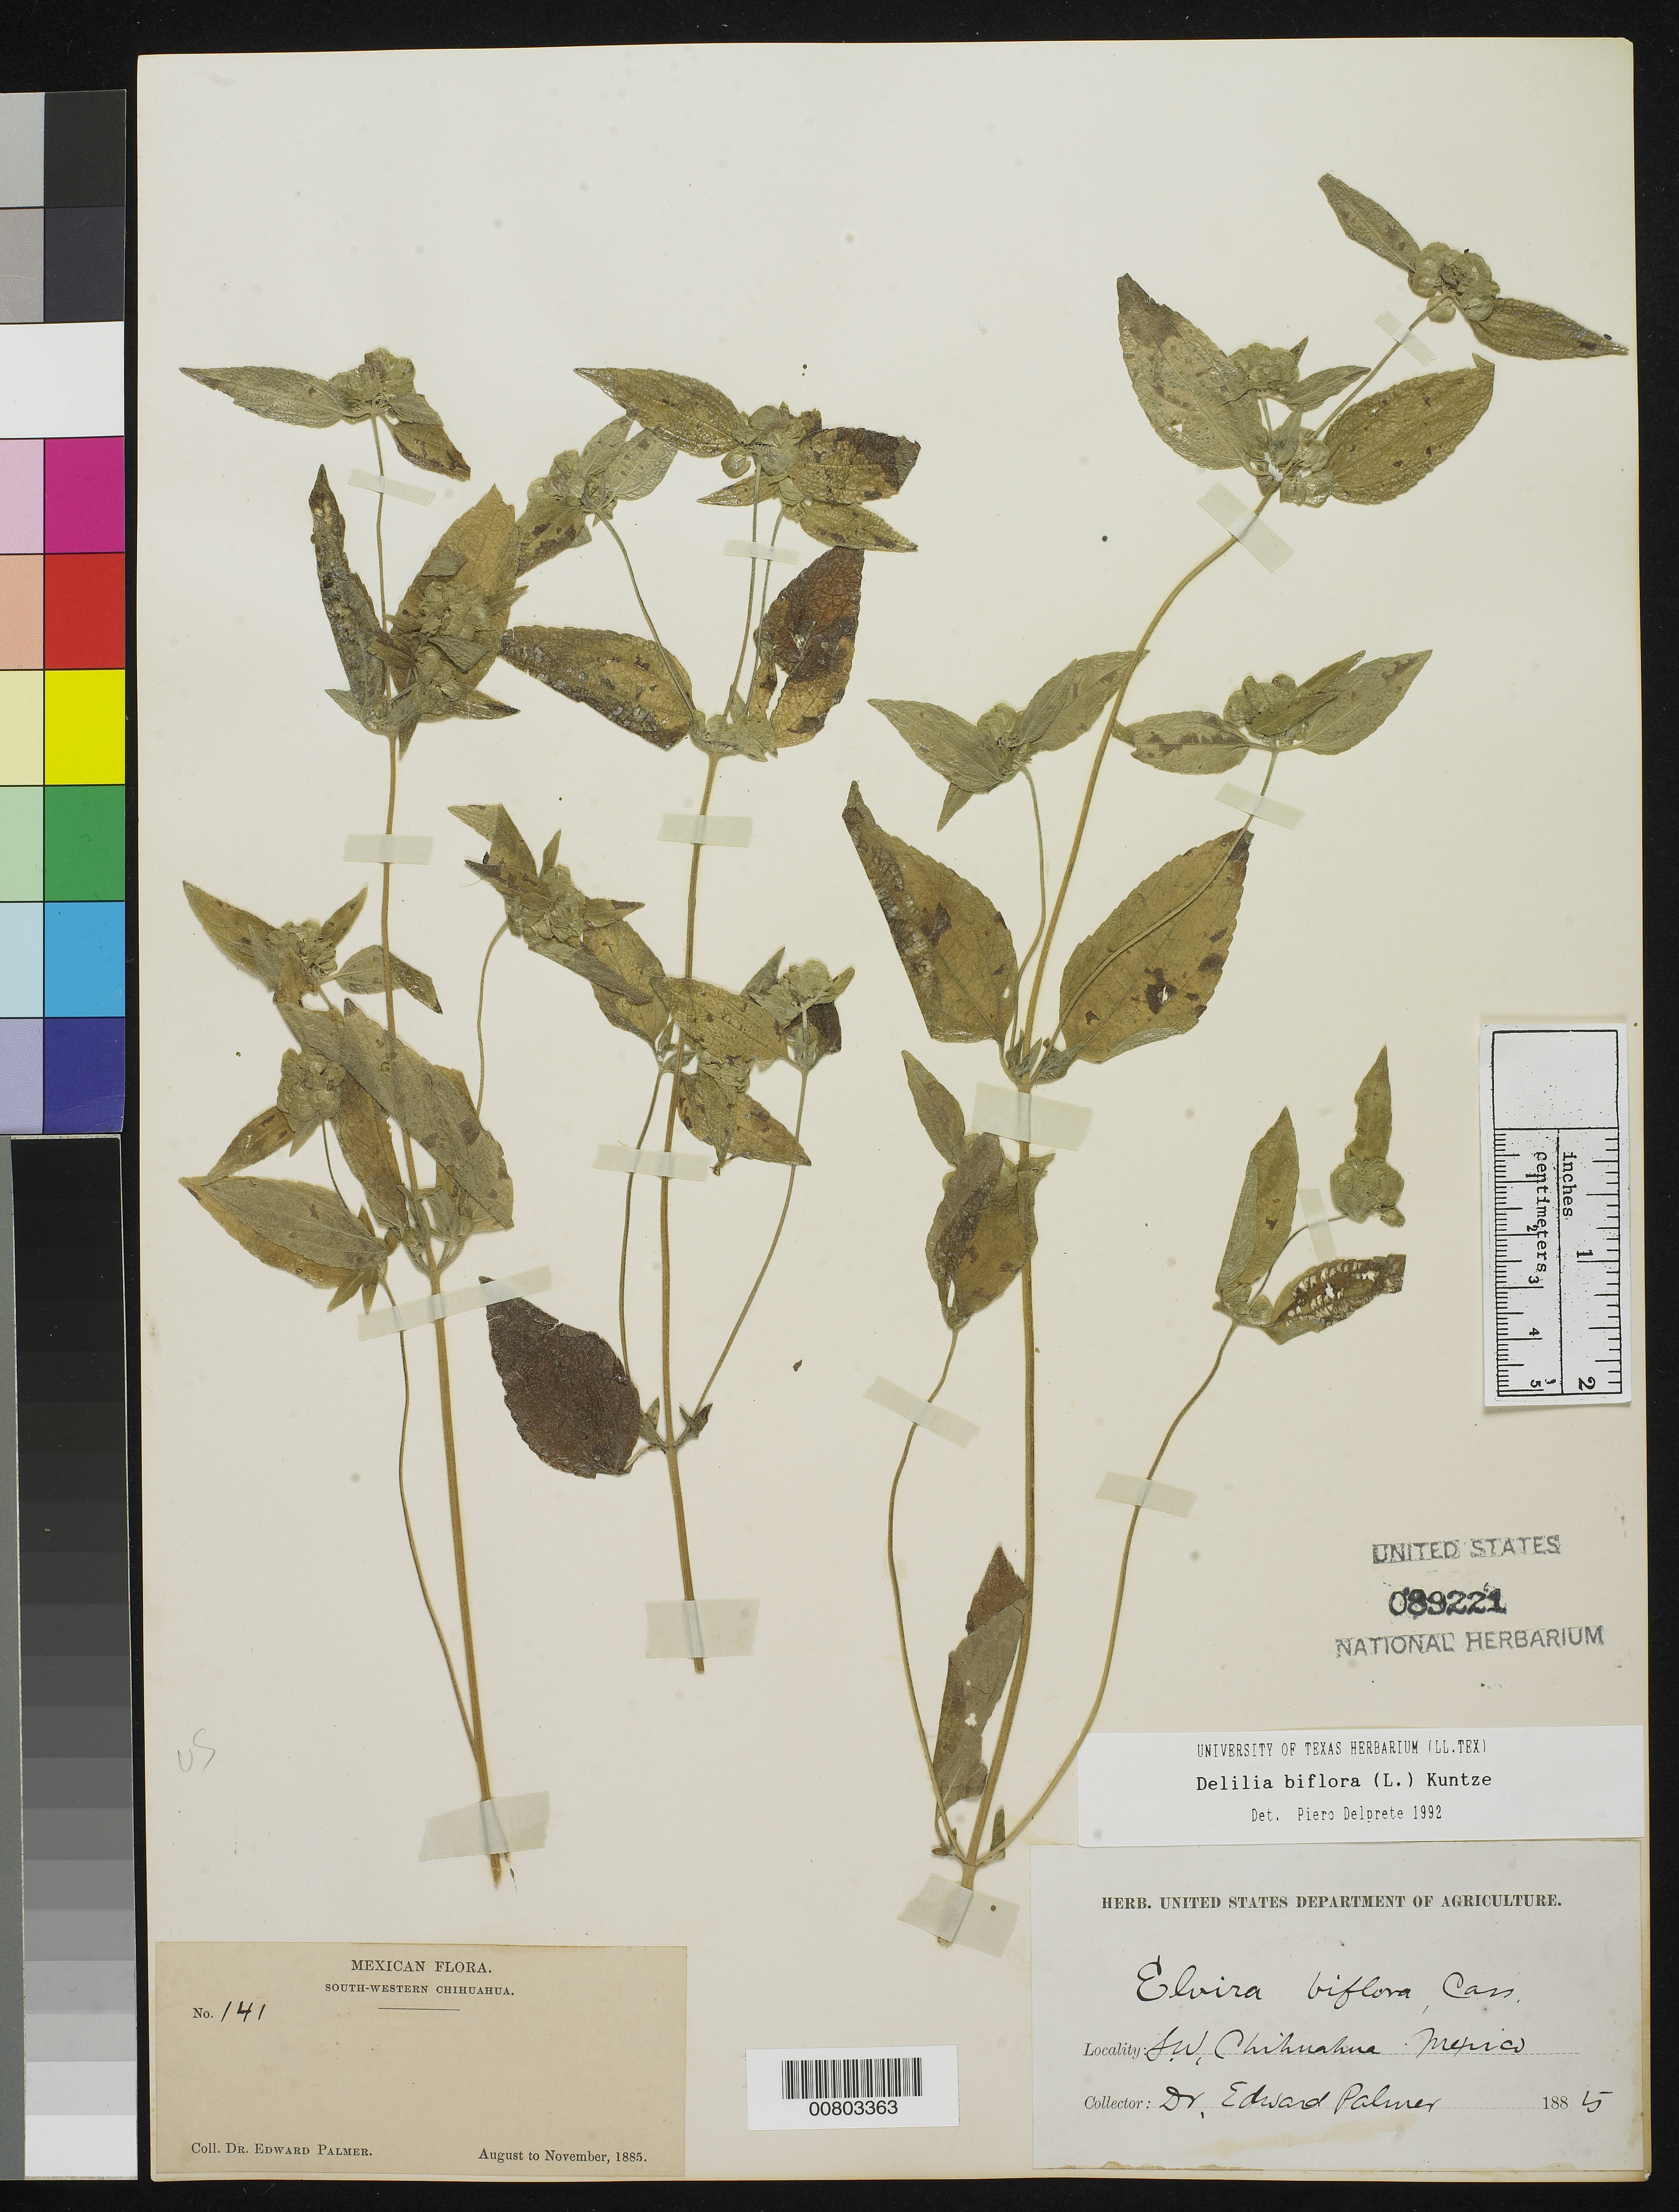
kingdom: Plantae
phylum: Tracheophyta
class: Magnoliopsida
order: Asterales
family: Asteraceae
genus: Delilia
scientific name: Delilia biflora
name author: (L.) Kuntze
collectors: E. Palmer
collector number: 141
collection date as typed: Aug 1885 to -- Nov 1885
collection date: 1885-08/1885-11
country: Mexico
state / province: Chihuahua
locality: South-Western Chihuahua.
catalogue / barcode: US 89221